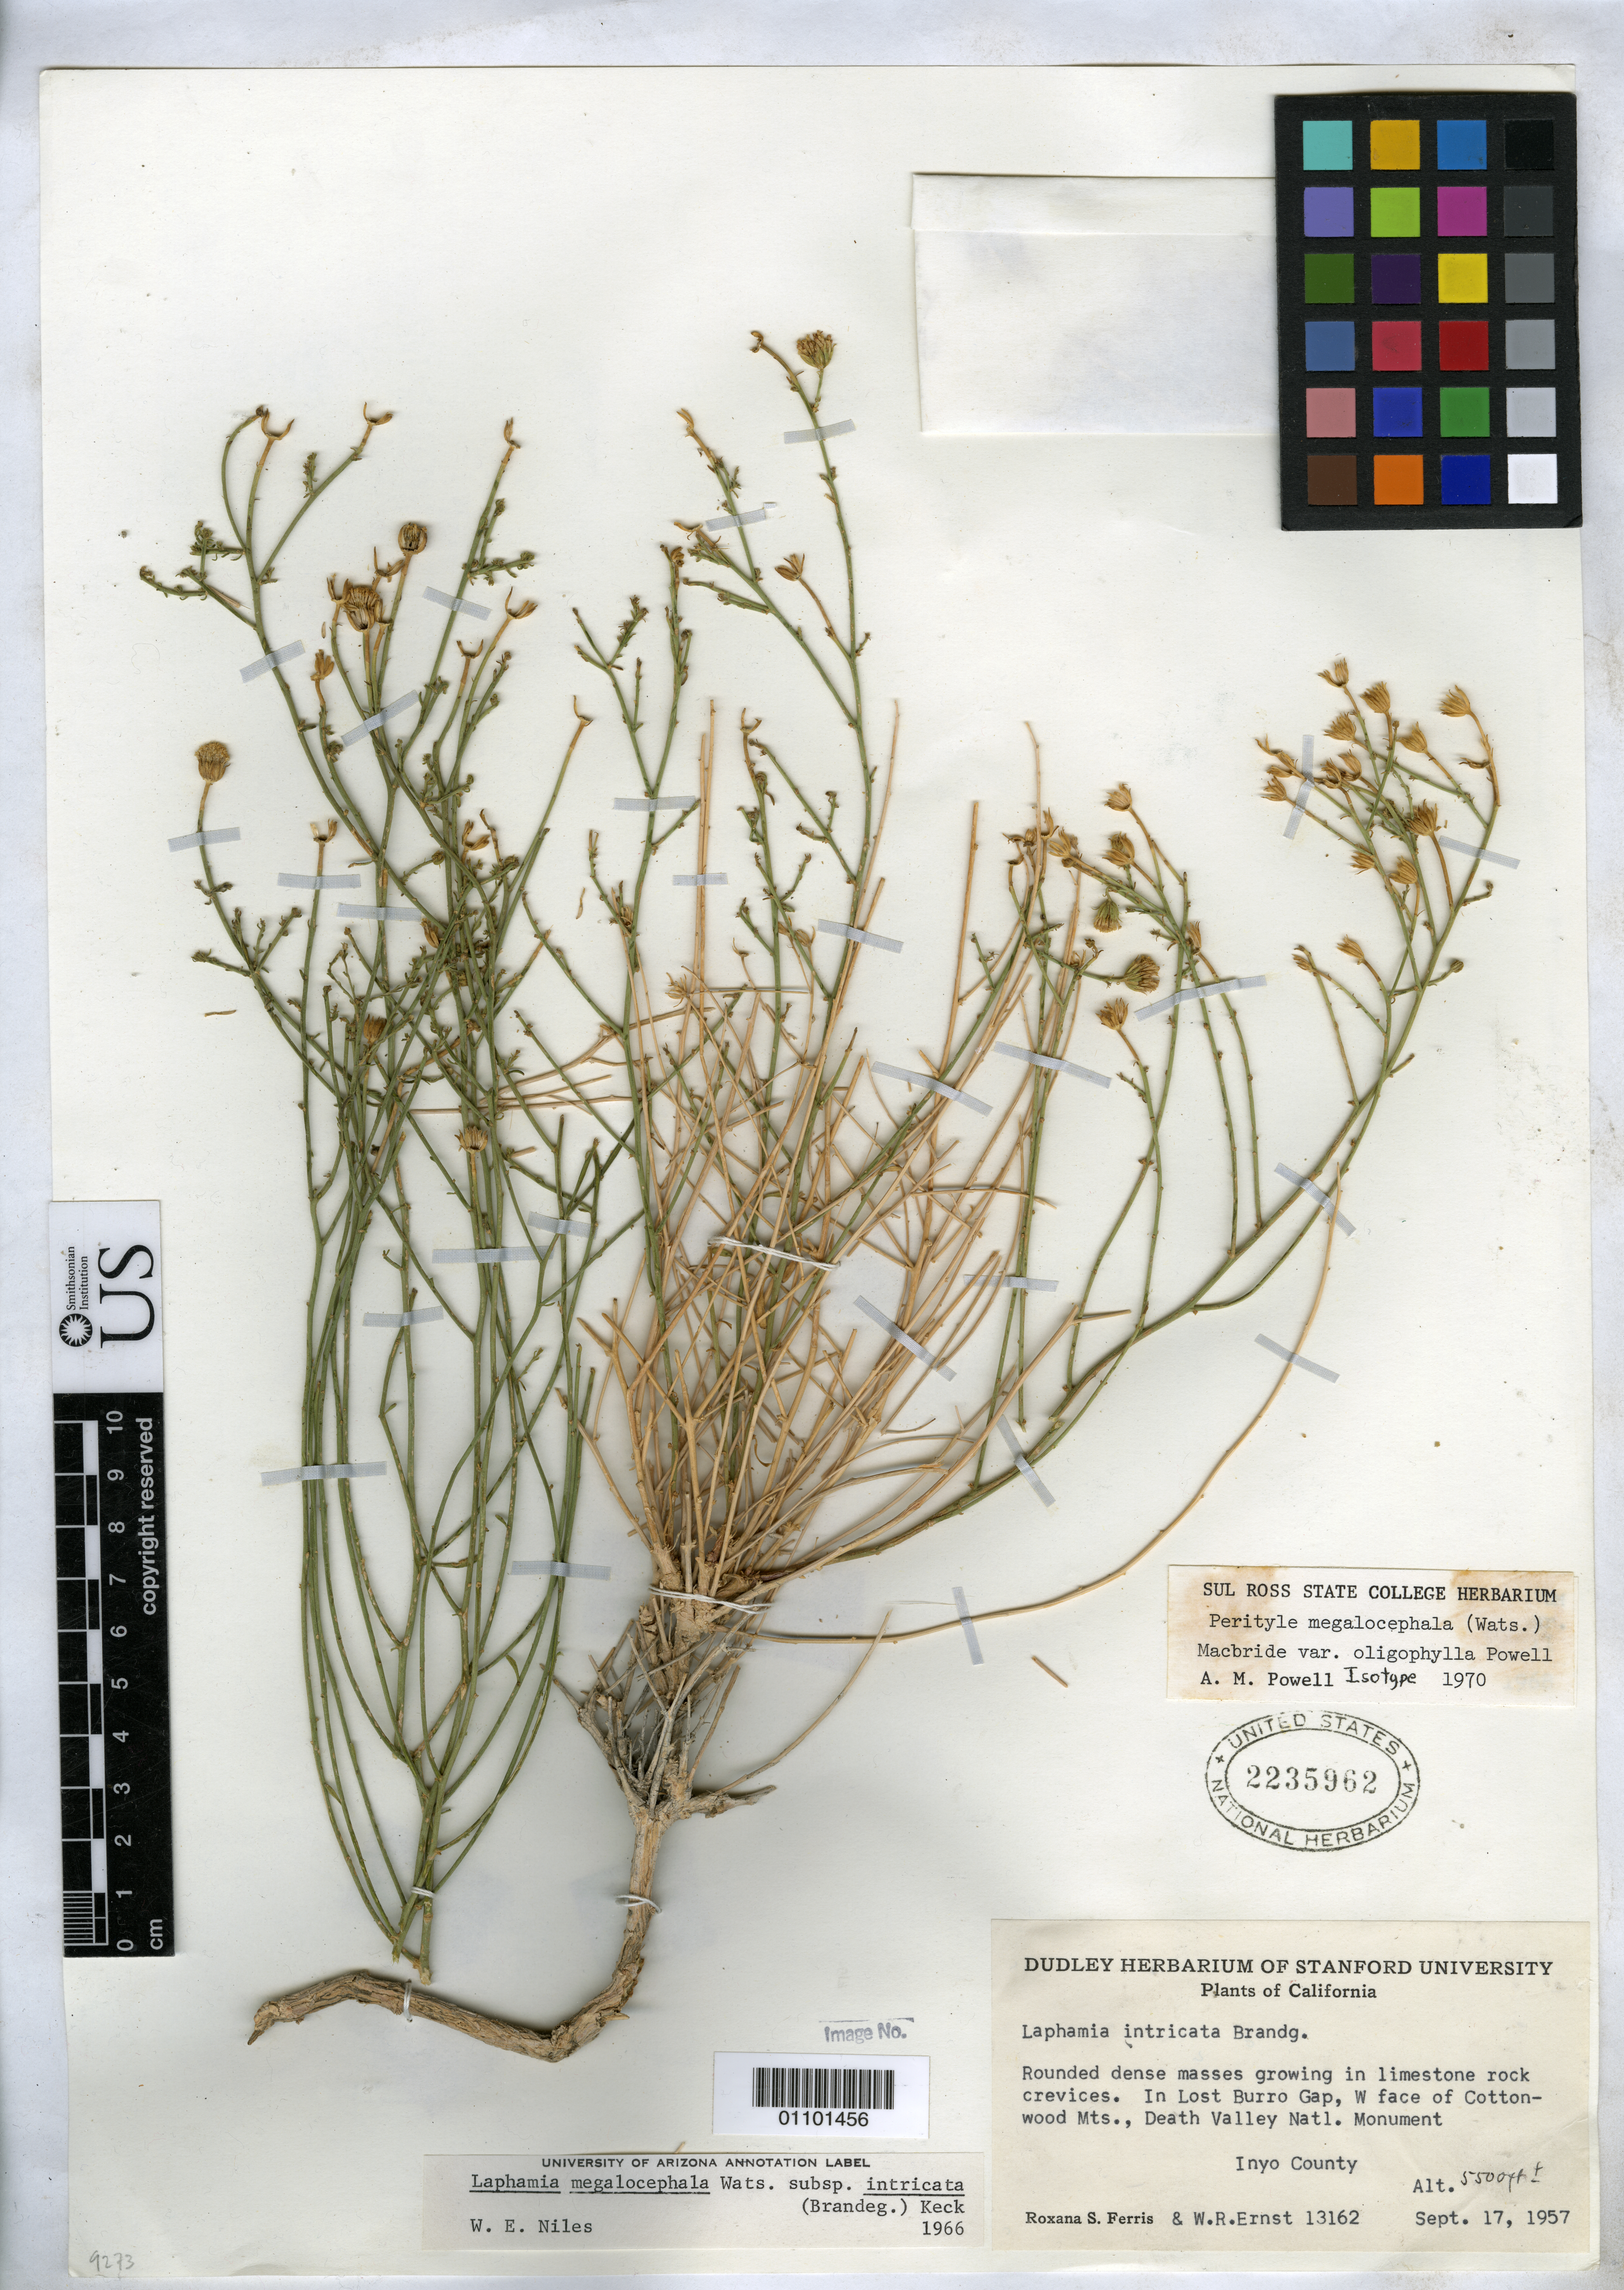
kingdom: Plantae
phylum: Tracheophyta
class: Magnoliopsida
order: Asterales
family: Asteraceae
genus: Perityle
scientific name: Perityle megalocephala var. oligophylla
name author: A.M. Powell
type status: Isotype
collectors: J. Ferris & W. R. Ernst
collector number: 13162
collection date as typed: Dec 1921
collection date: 1957-09-17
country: United States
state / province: California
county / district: Inyo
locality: In lost Burro Gap, W face of Cottonwood Mts., Death Valley Natl. Monument.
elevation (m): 1676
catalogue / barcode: US 2235962